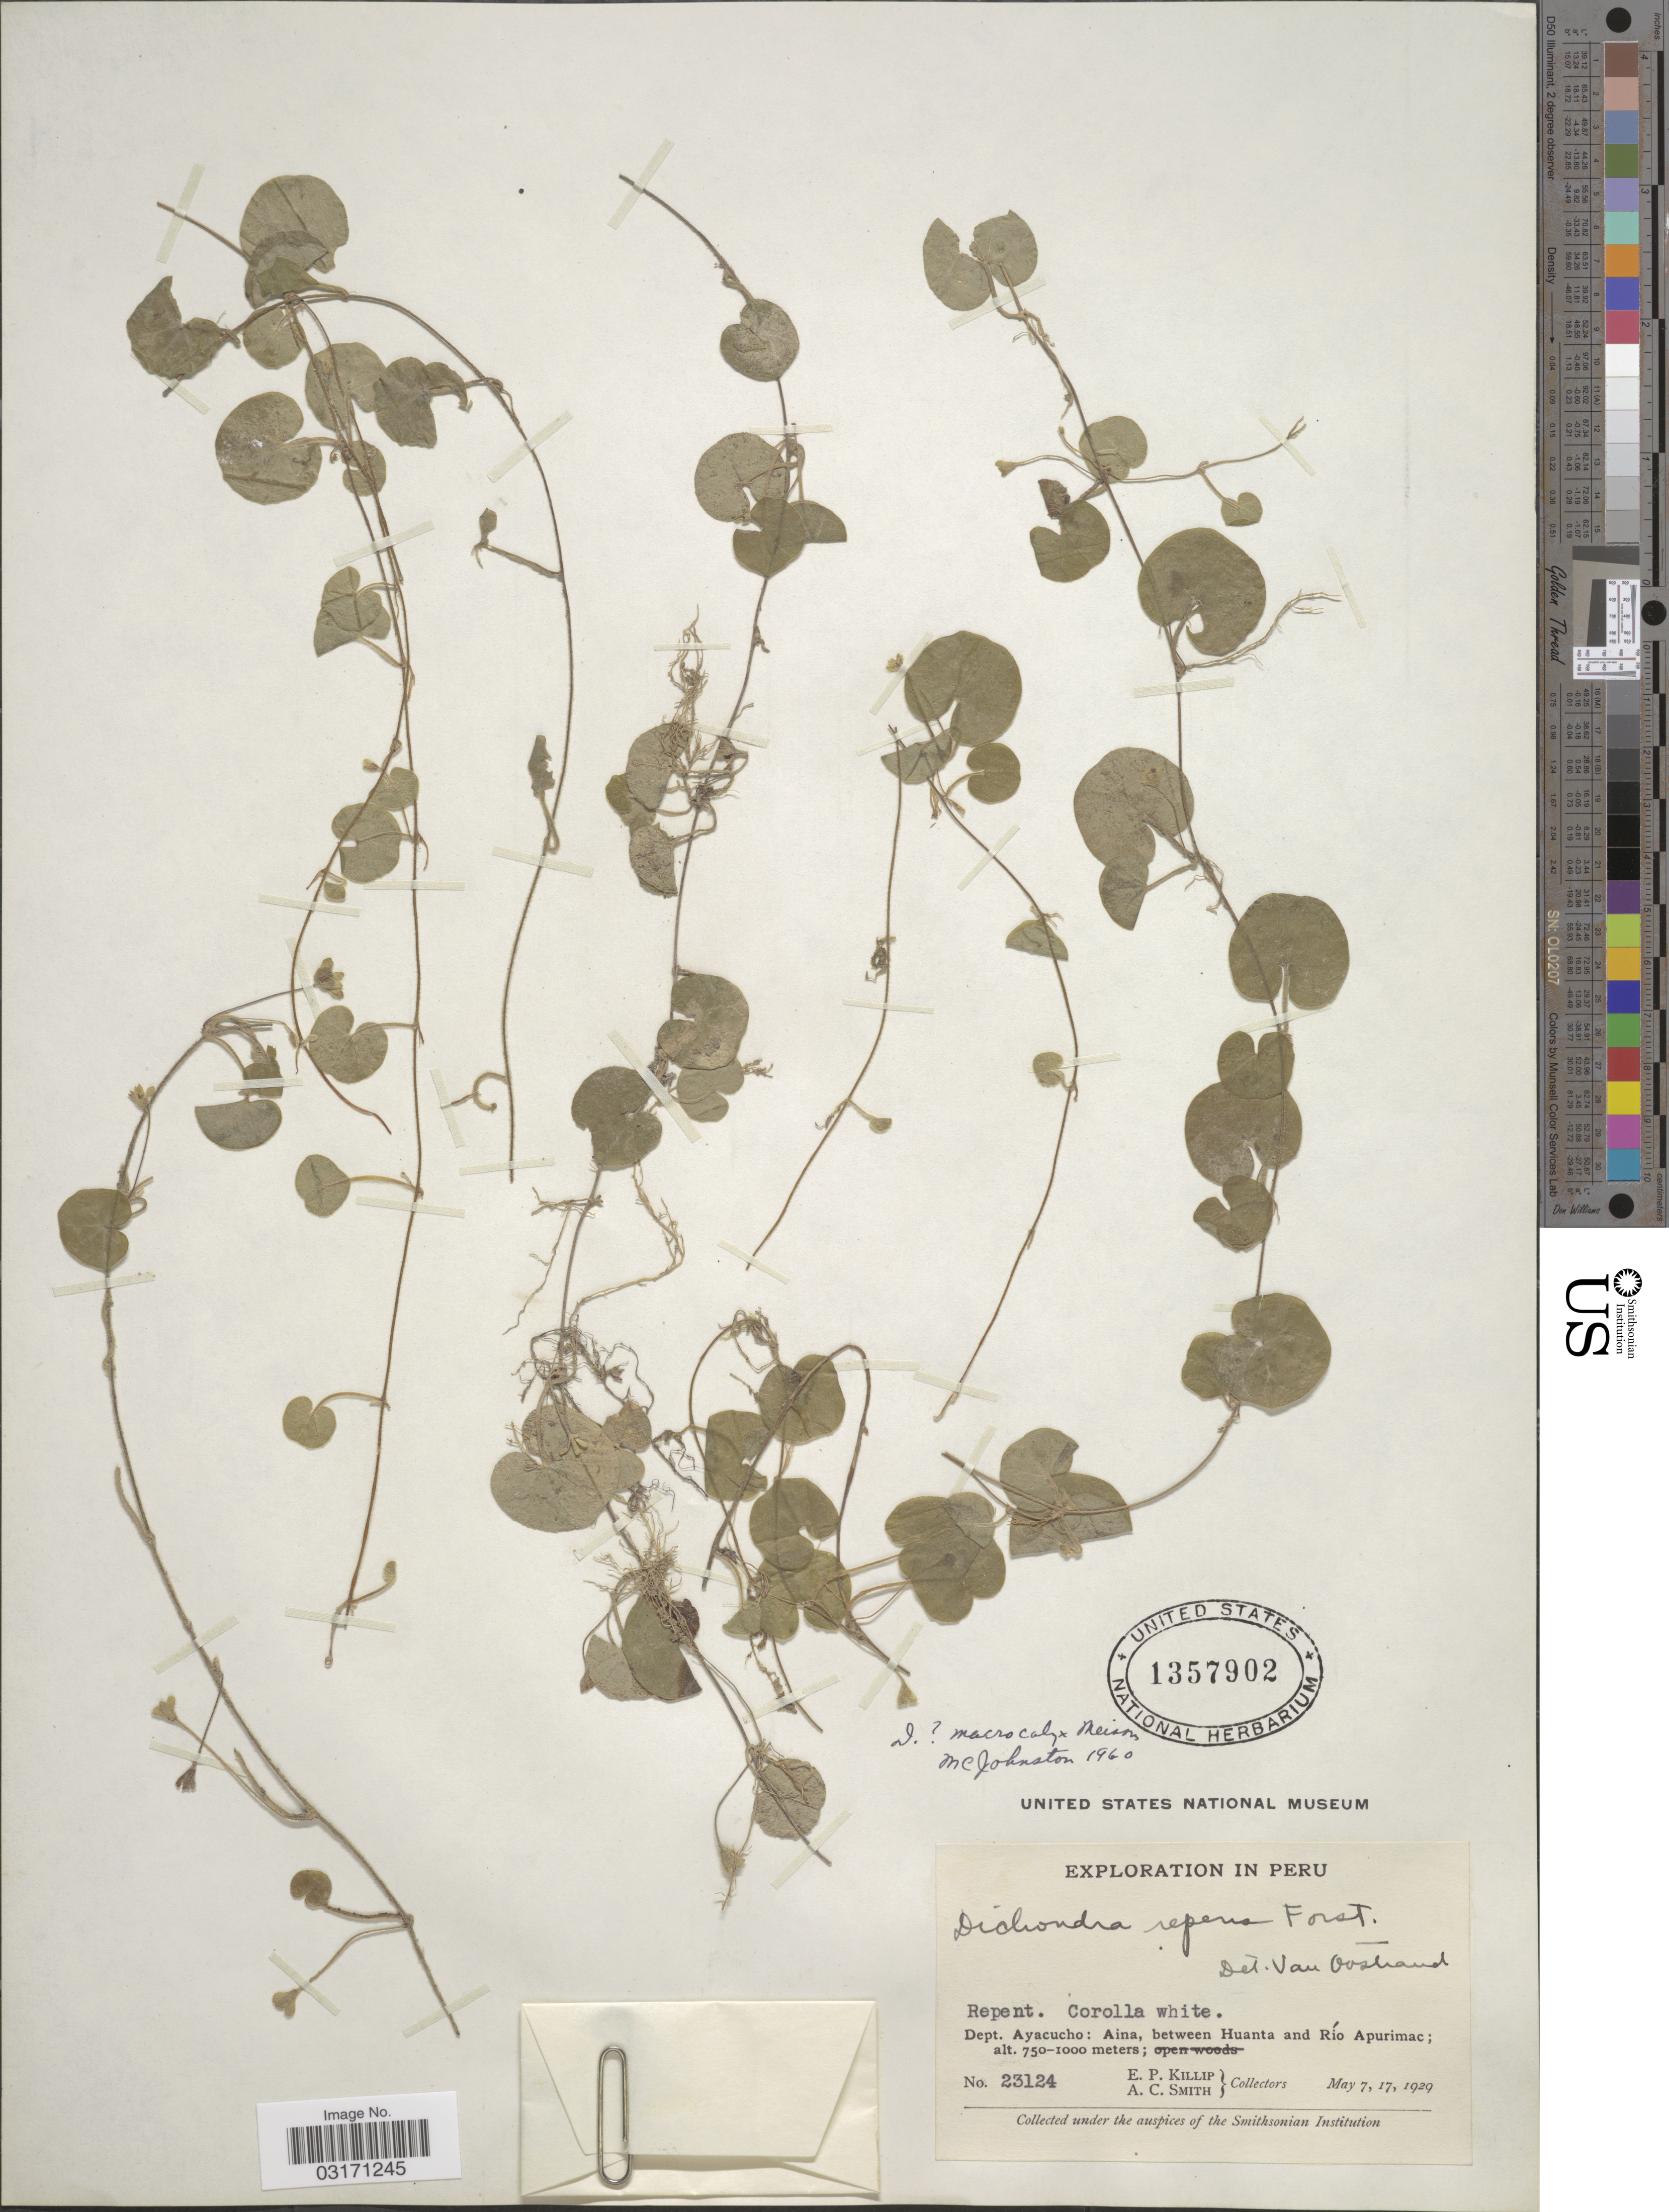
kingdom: Plantae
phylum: Tracheophyta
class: Magnoliopsida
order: Solanales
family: Convolvulaceae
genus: Dichondra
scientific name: Dichondra macrocalyx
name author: Meisn.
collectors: E. P. Killip & A. C. Smith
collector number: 23124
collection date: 1929-05-07/1929-05-17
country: Peru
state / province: Ayacucho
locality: Dept. Ayacucho: Aina, between Huanta and Río Apurimac.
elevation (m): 750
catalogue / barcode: US 1357902